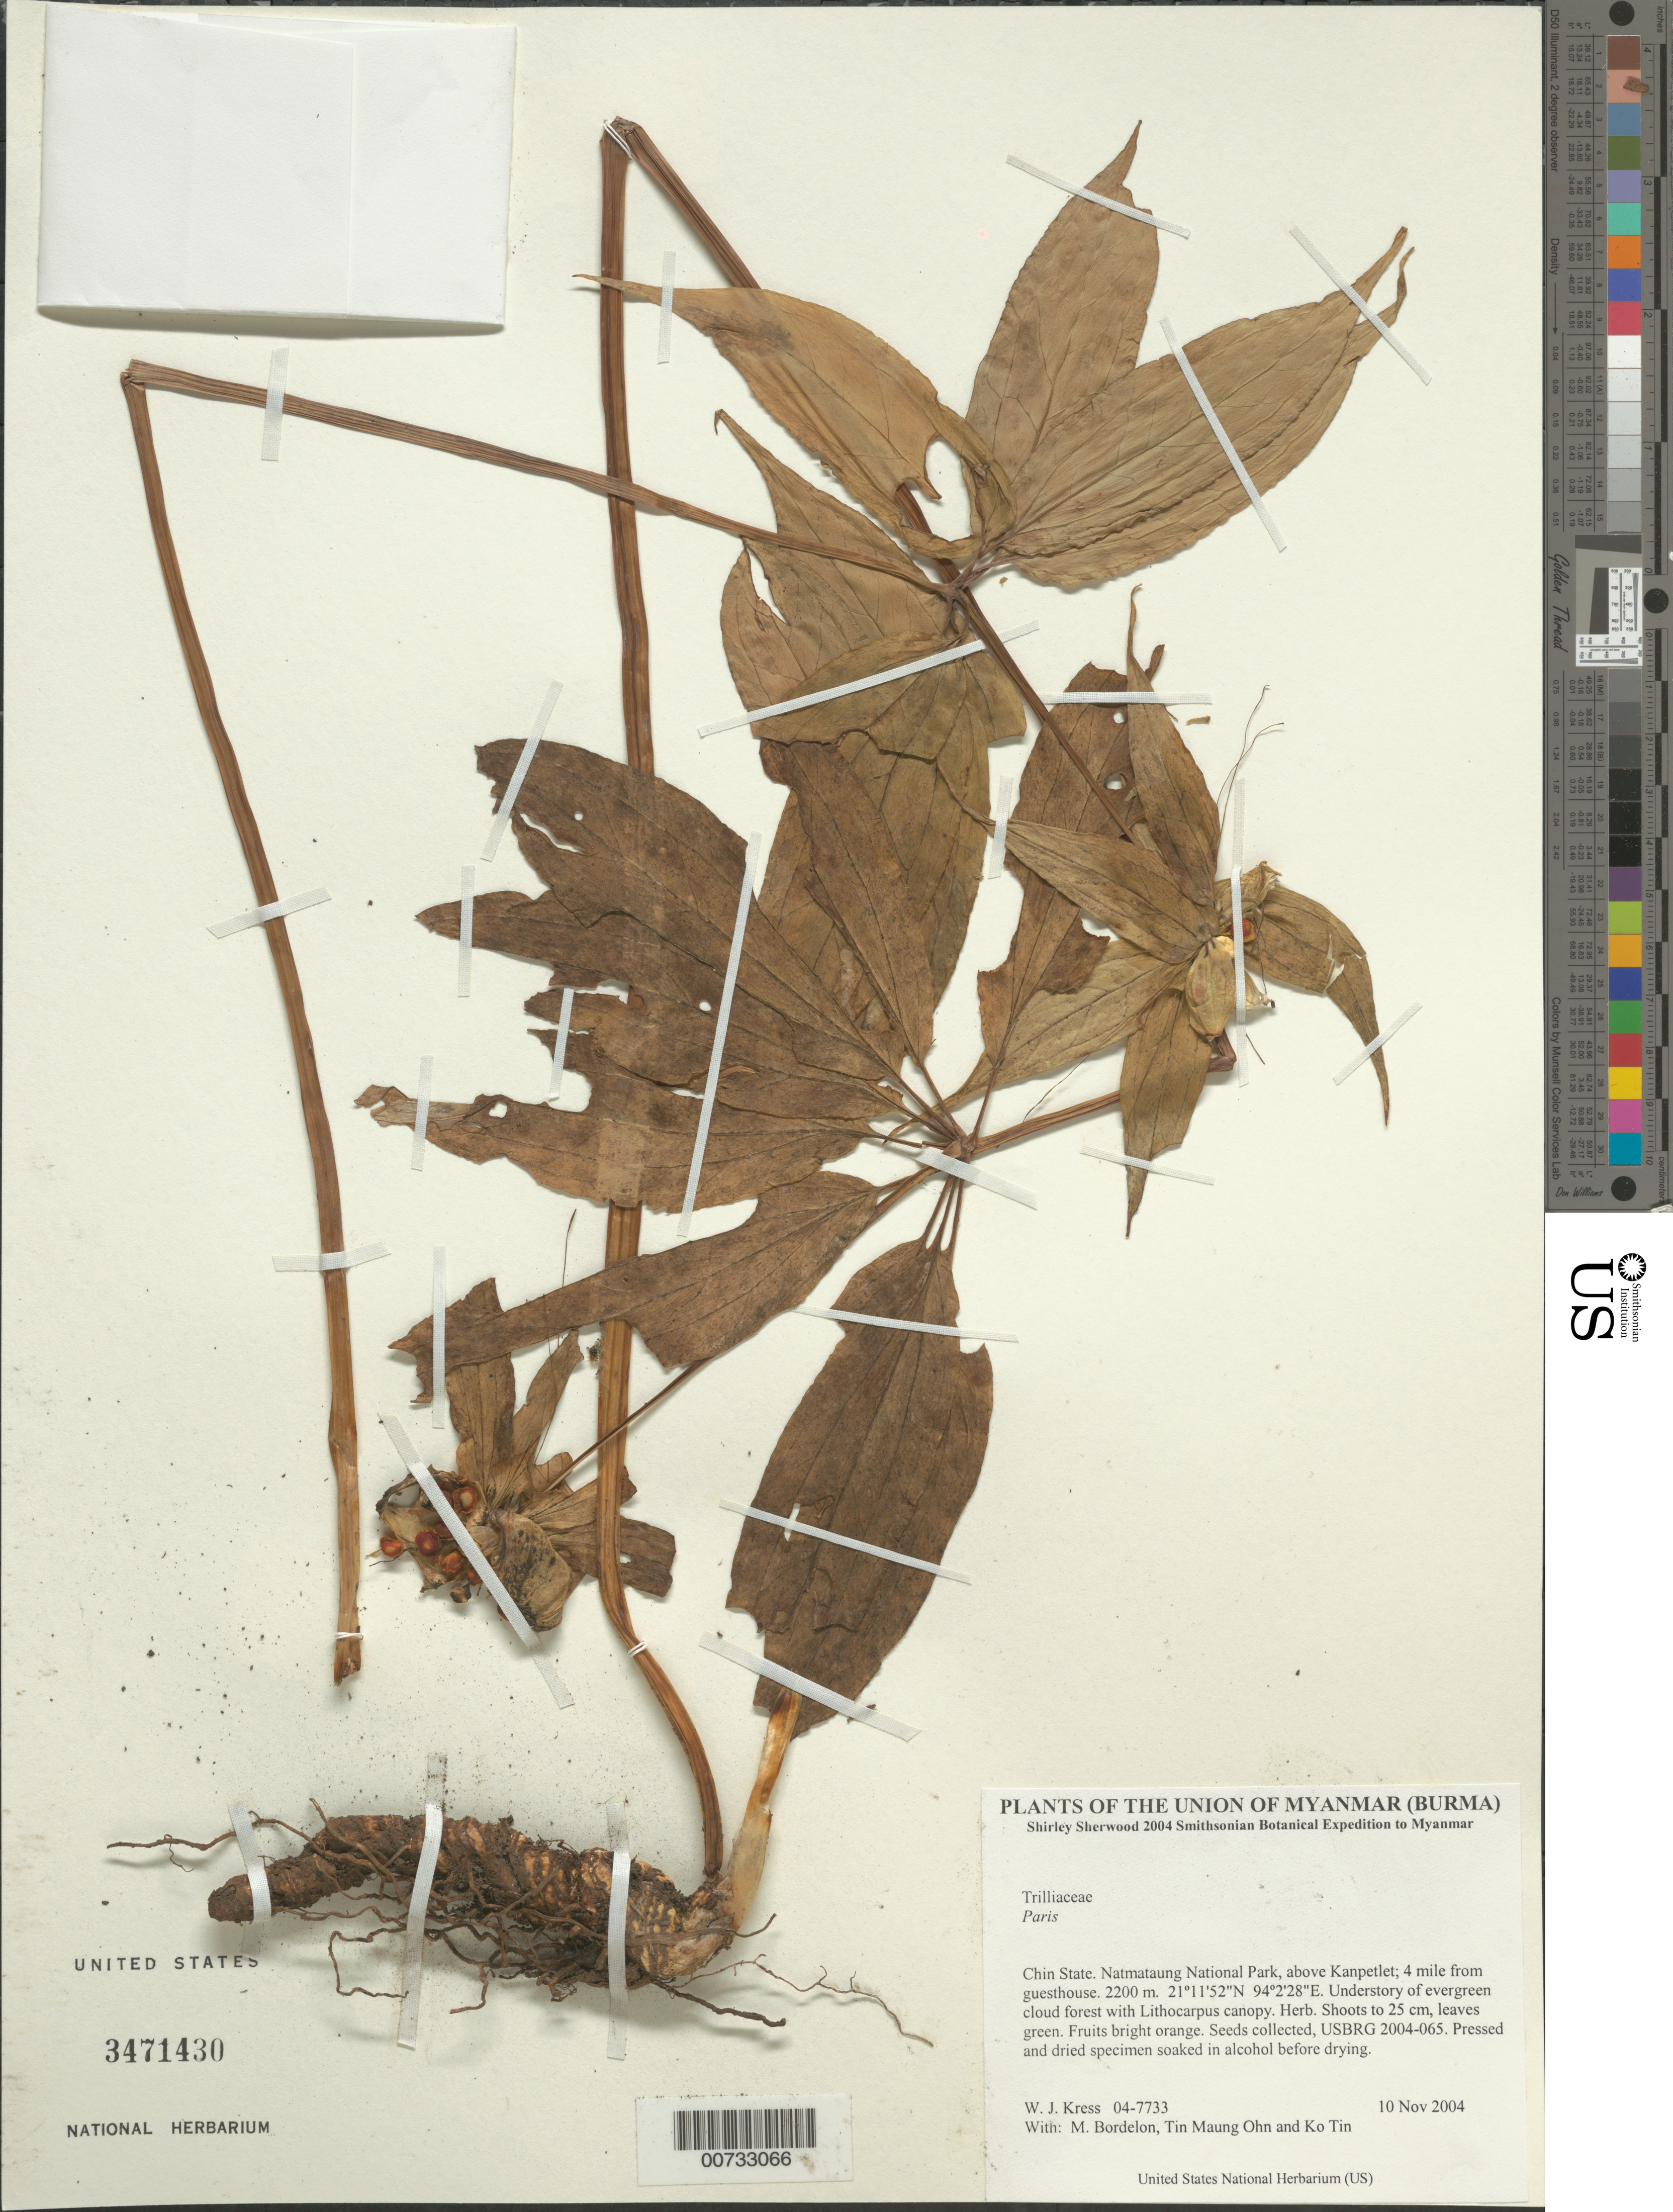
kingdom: Plantae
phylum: Tracheophyta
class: Liliopsida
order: Liliales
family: Melanthiaceae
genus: Paris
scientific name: Paris sp.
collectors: W. J. Kress, M. Bordelon, Tin Maung Ohn & Ko Tin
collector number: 04-7733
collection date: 2004-11-10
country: Myanmar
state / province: Chin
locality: Natmataung National Park, above Kanpetlet; 4 mile from guesthouse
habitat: Understory of evergreen cloud forest with Lithocarpus canopy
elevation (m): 2200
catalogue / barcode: US 3471430